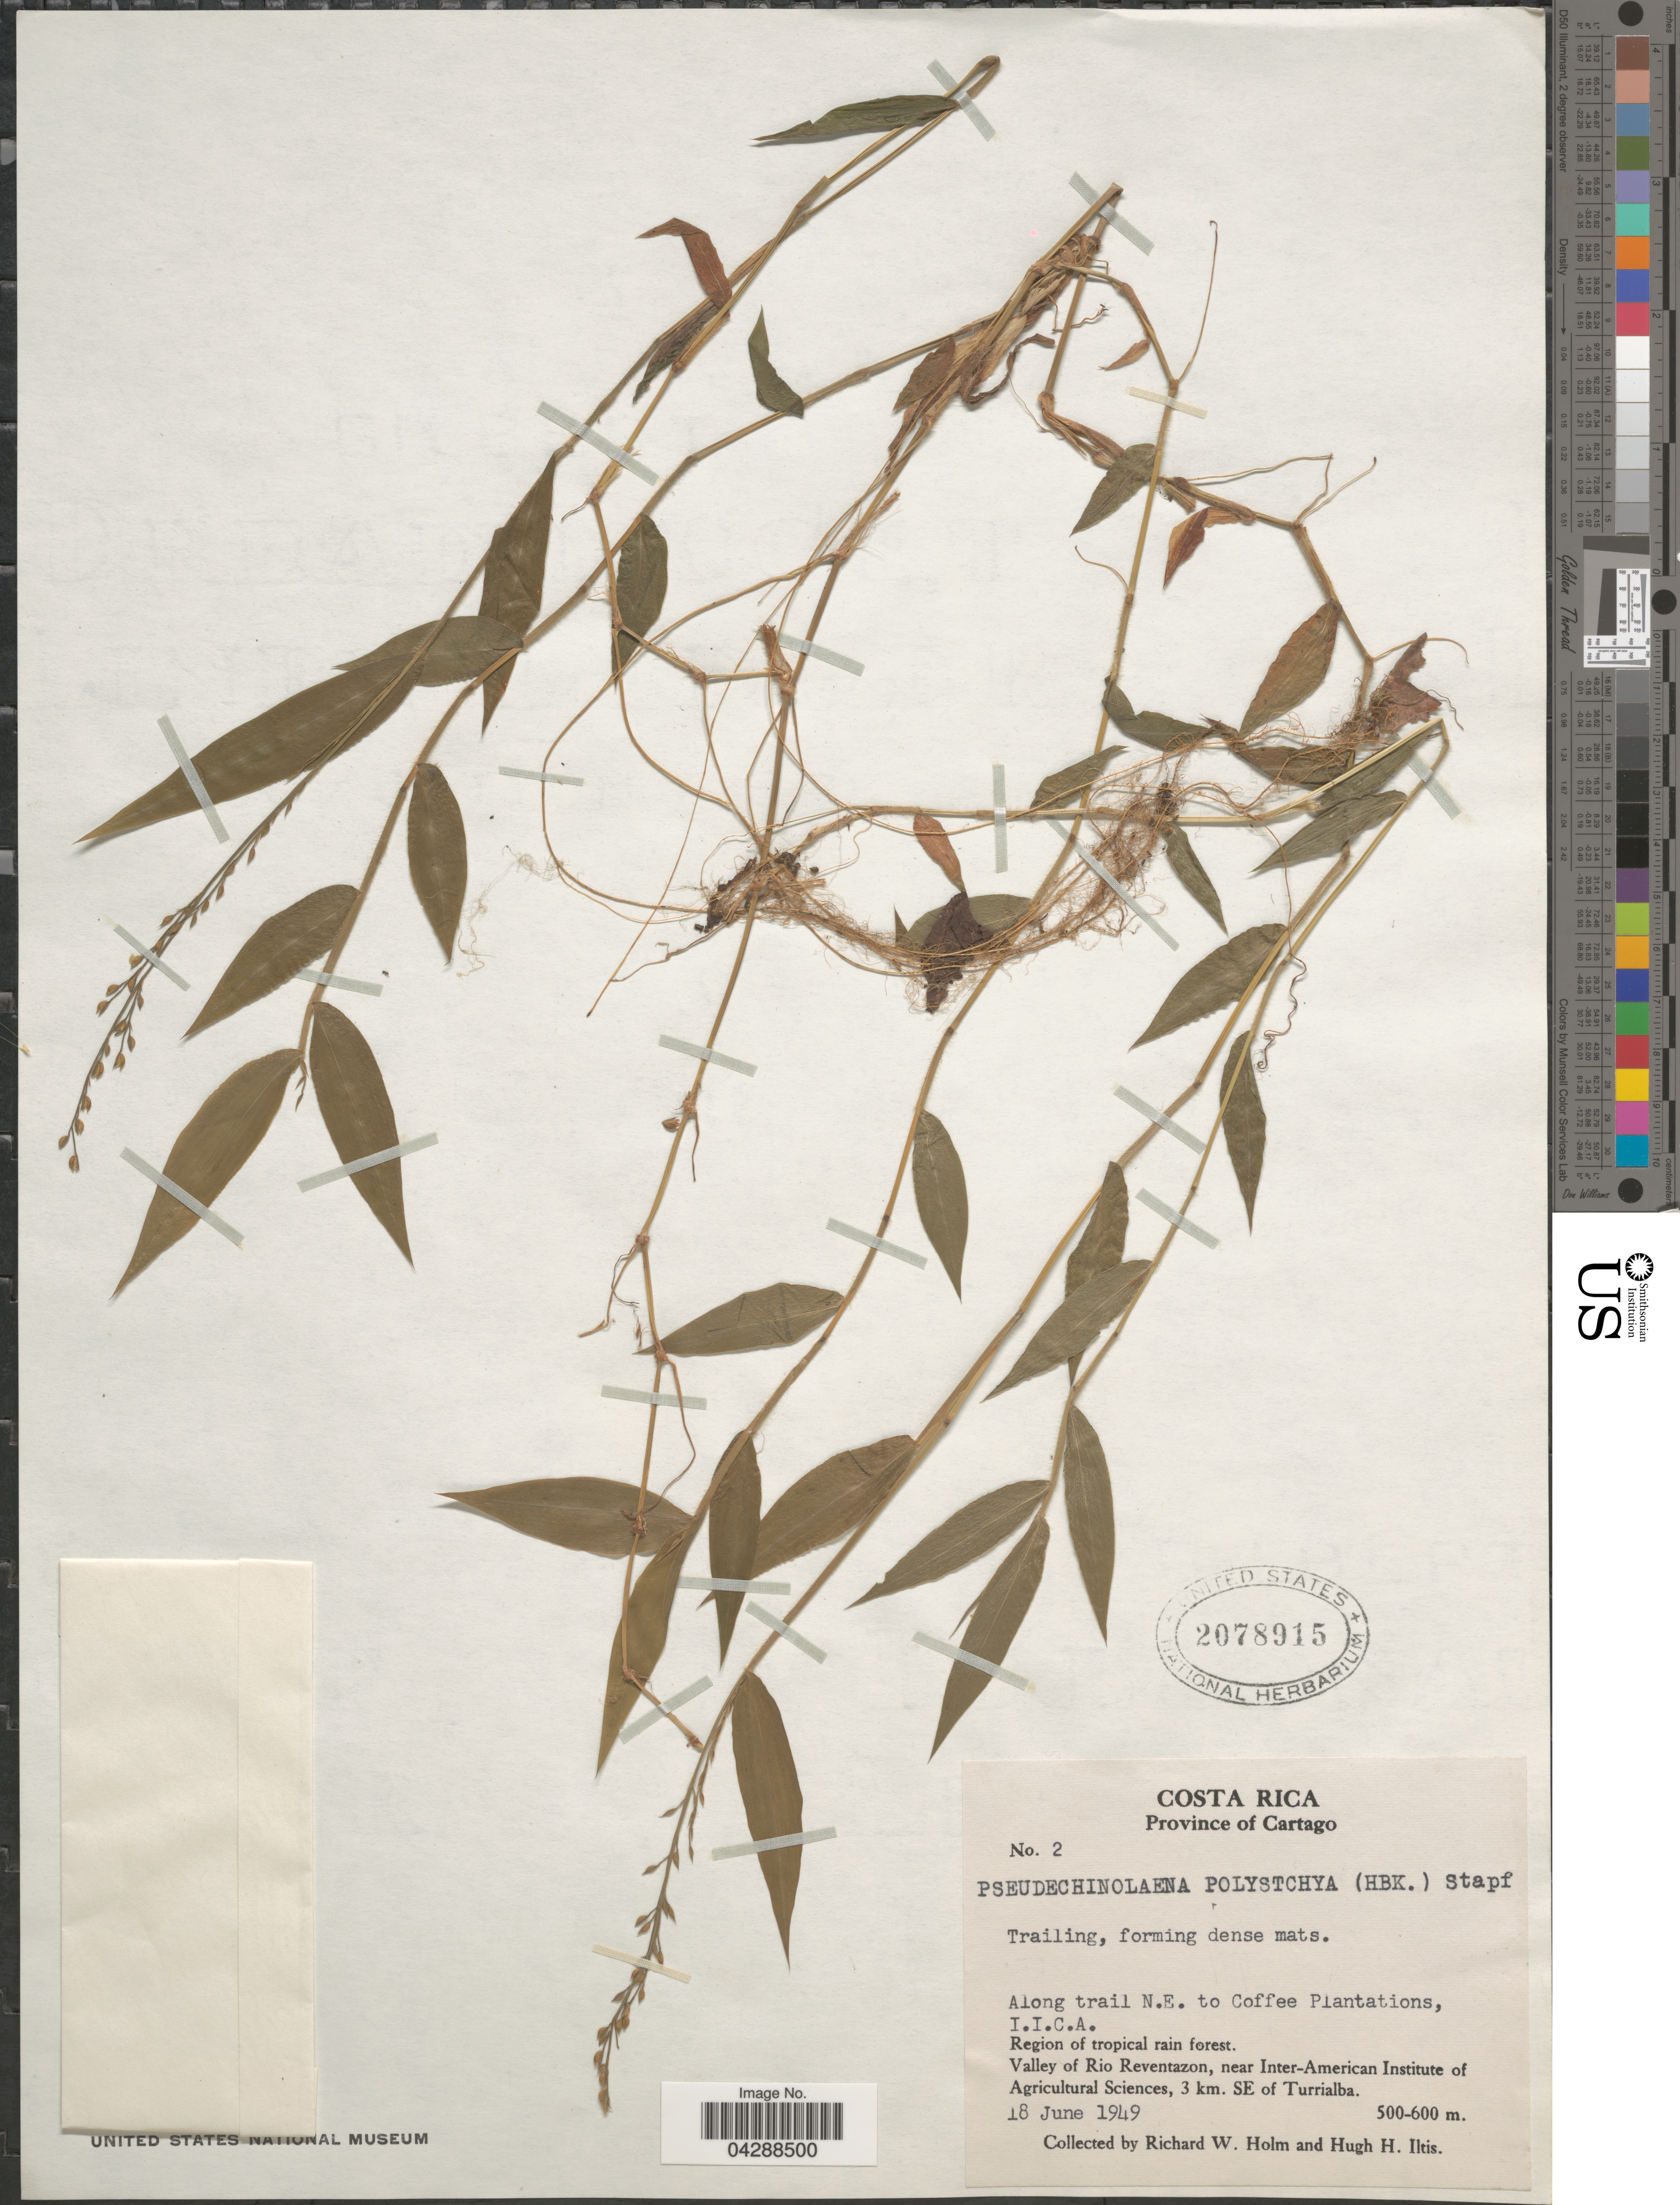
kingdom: Plantae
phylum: Tracheophyta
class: Liliopsida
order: Poales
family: Poaceae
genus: Pseudechinolaena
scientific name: Pseudechinolaena polystachya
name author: (Kunth) Stapf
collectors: R. W. Holm & H. H. Iltis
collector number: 2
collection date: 1949-06-18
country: Costa Rica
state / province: Cartago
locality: Along trail N.E. to Coffee Plantations, I.I.C.A. Region of tropical rain forest. Valley of Rio Reventazon, near Inter-American Instititue of Agricultural Sciences, 3 km. SE of Turrialba.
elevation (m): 500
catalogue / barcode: US 2078915